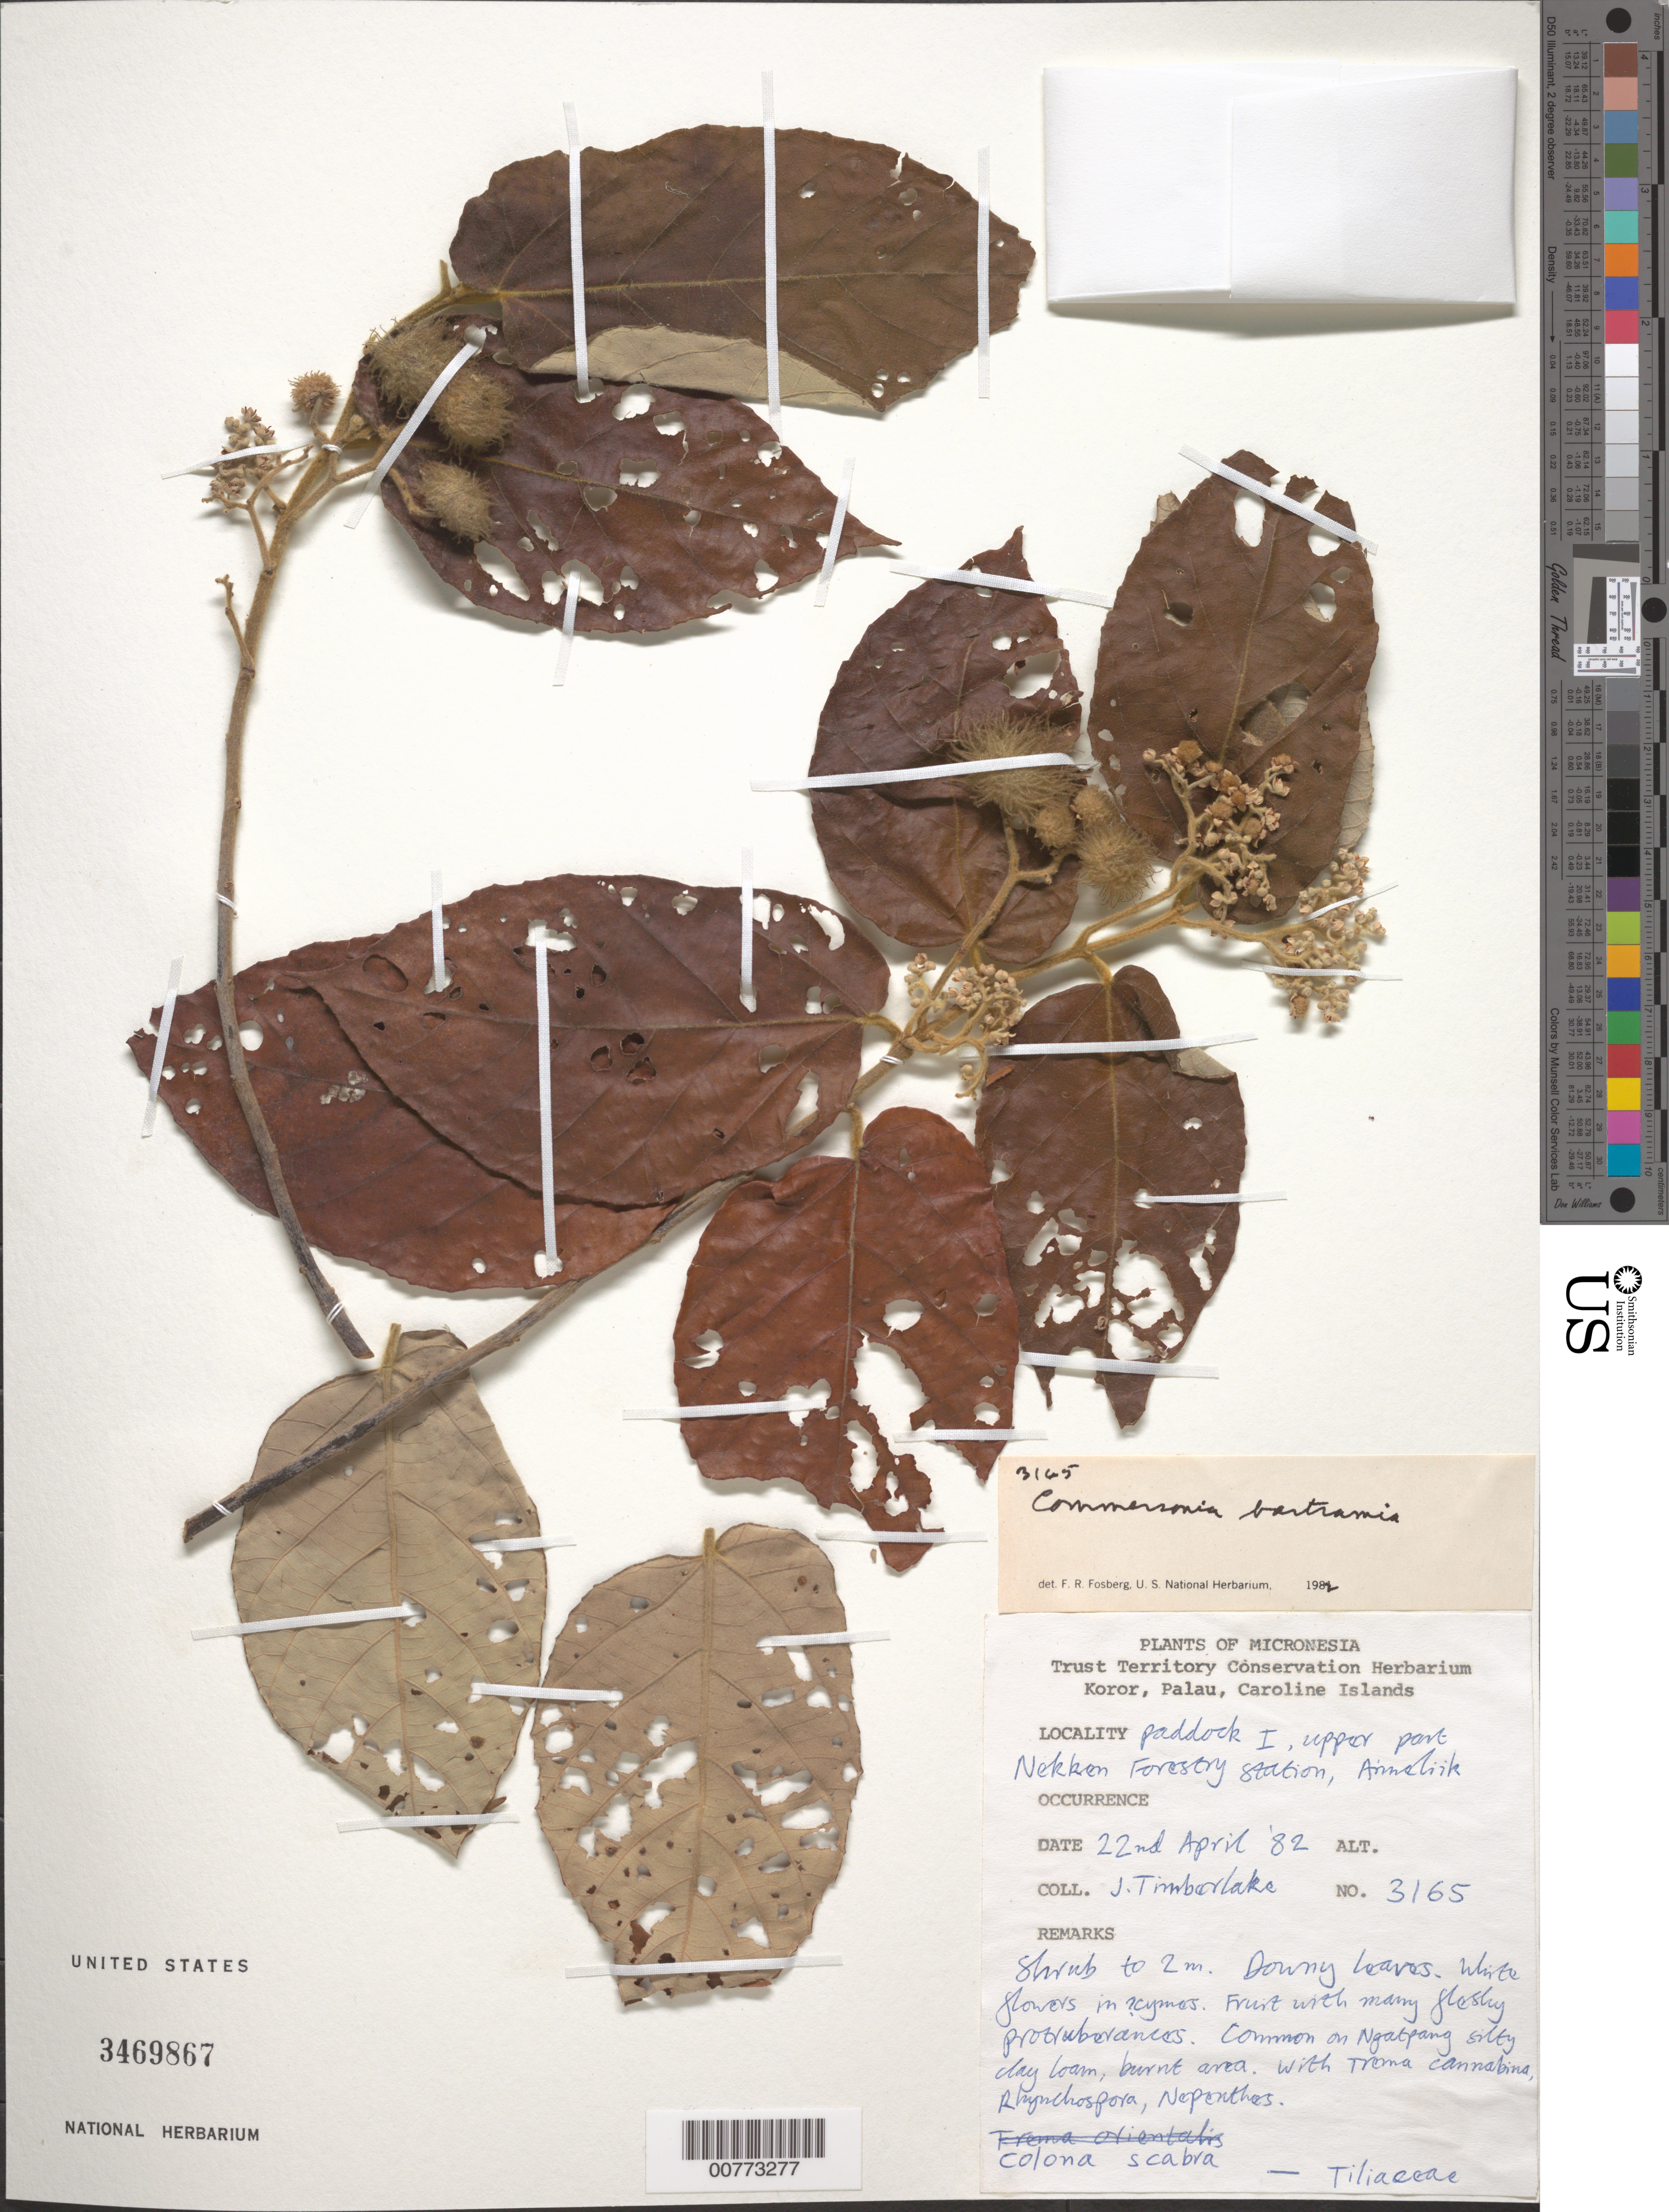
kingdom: Plantae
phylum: Tracheophyta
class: Magnoliopsida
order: Malvales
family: Malvaceae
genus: Commersonia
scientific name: Commersonia bartramia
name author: (L.) Merr.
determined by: Fosberg, F. R.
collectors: J. Timberlake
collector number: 3165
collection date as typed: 22 Apr 1982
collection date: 1982-04-22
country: Palau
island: Babeldaob [Babelthuap]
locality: Upper part Nekken Forestry Station, Aimeliik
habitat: silty clay loam, burnt area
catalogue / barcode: US 3469867